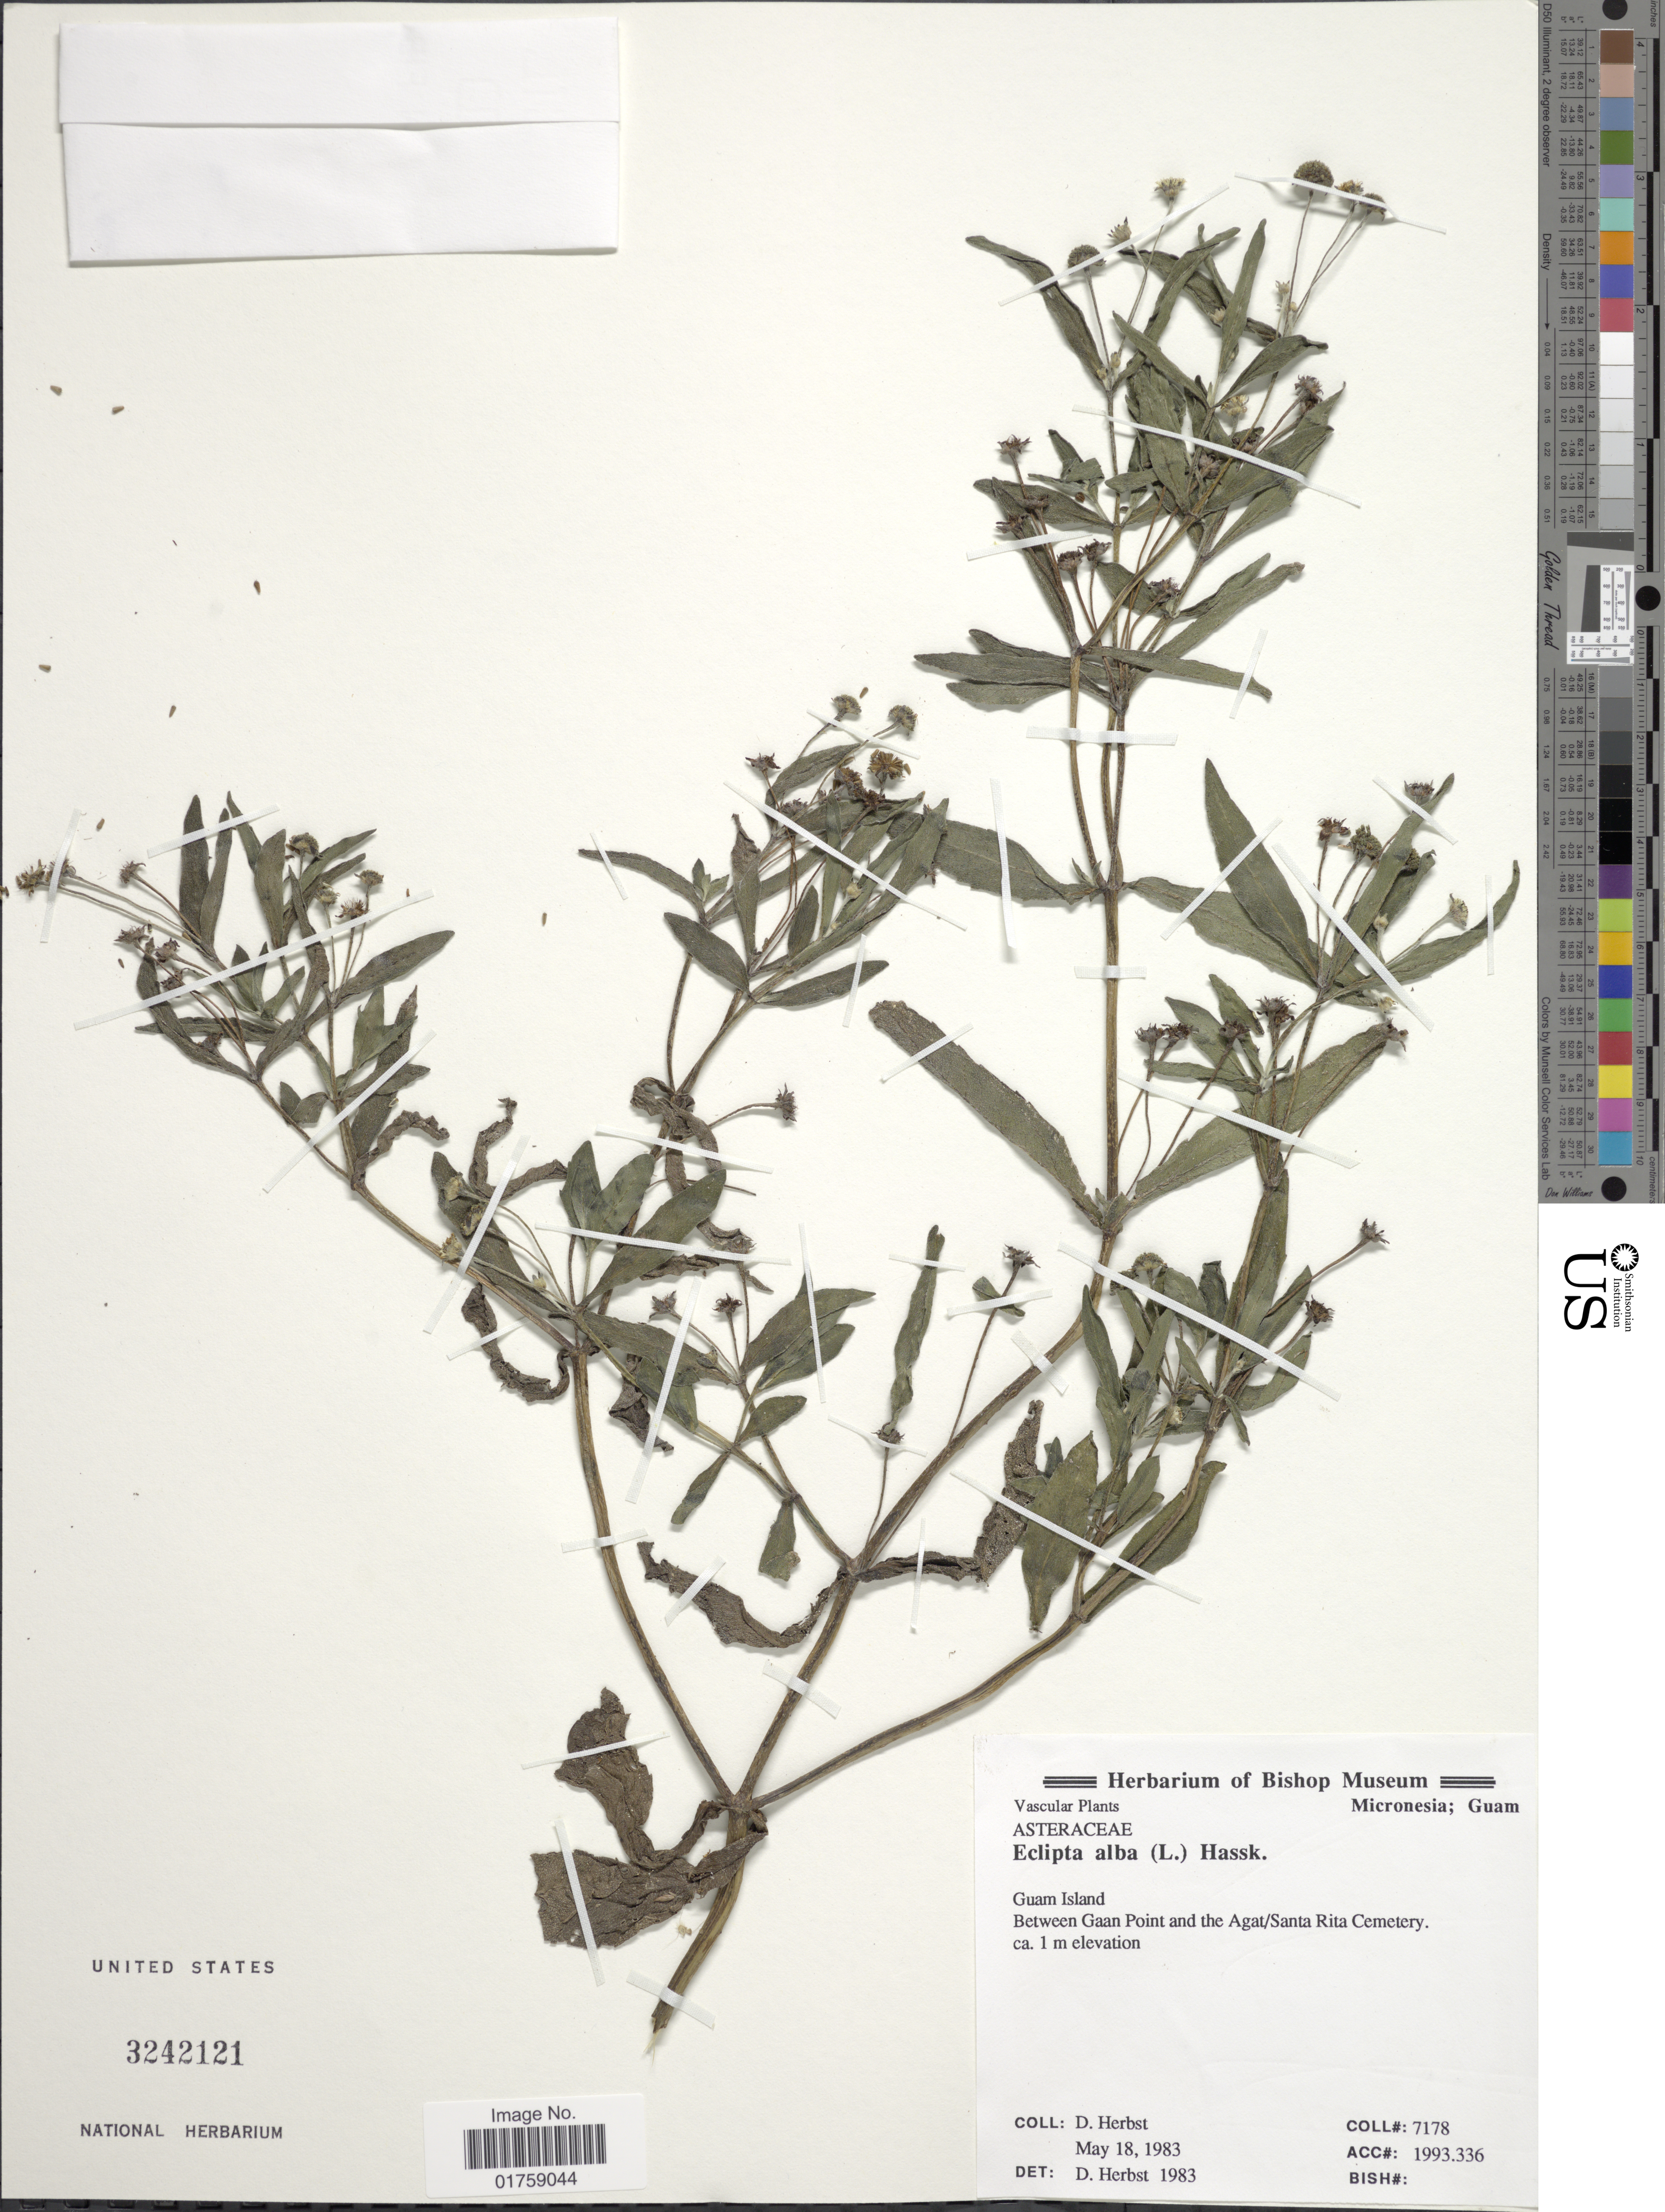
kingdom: Plantae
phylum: Tracheophyta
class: Magnoliopsida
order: Asterales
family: Asteraceae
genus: Eclipta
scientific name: Eclipta prostrata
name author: (L.) L.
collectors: D. Herbst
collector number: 7178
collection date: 1983-05-18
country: Guam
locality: Guam Island. Between Gaan Point and the Agat/Santa Rita Cemetrey.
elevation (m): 1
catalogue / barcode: US 3242121